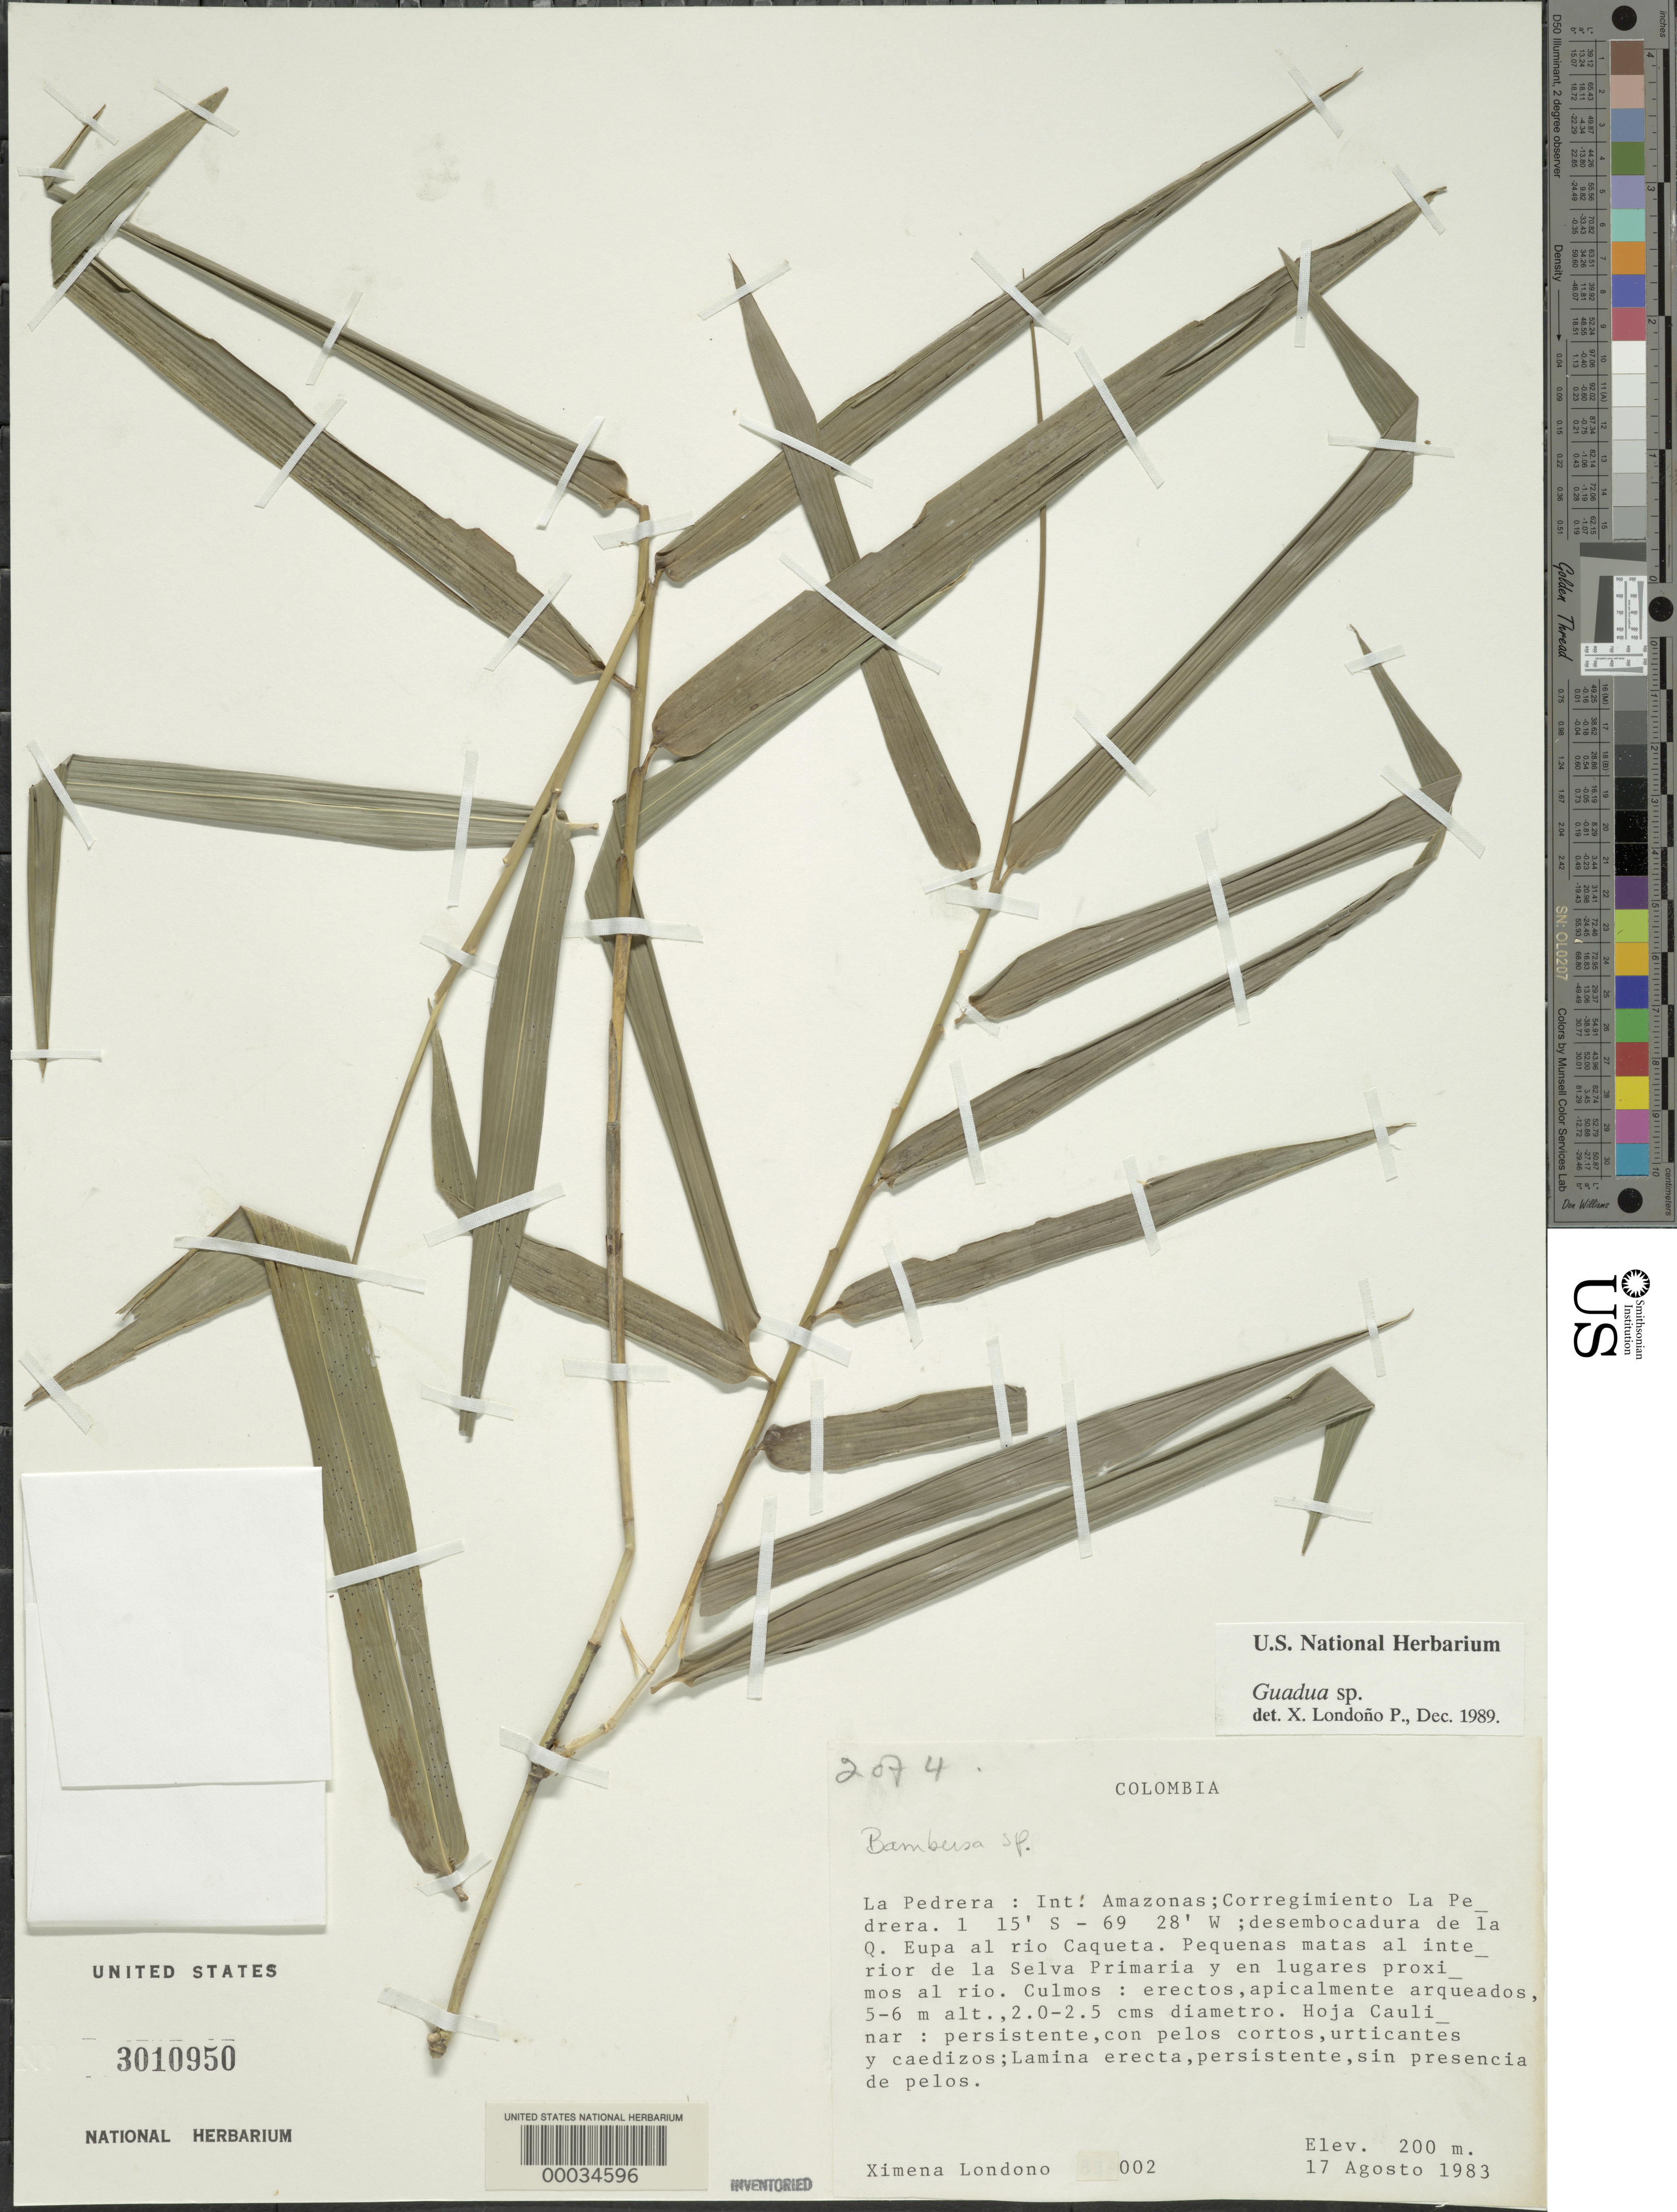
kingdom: Plantae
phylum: Tracheophyta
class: Liliopsida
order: Poales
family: Poaceae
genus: Guadua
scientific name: Guadua sp.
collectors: X. Londoño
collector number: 83-002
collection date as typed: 17 Aug 1983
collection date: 1983-08-17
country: Colombia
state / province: Amazônas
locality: La Pedrera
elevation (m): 200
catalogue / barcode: US 3010950